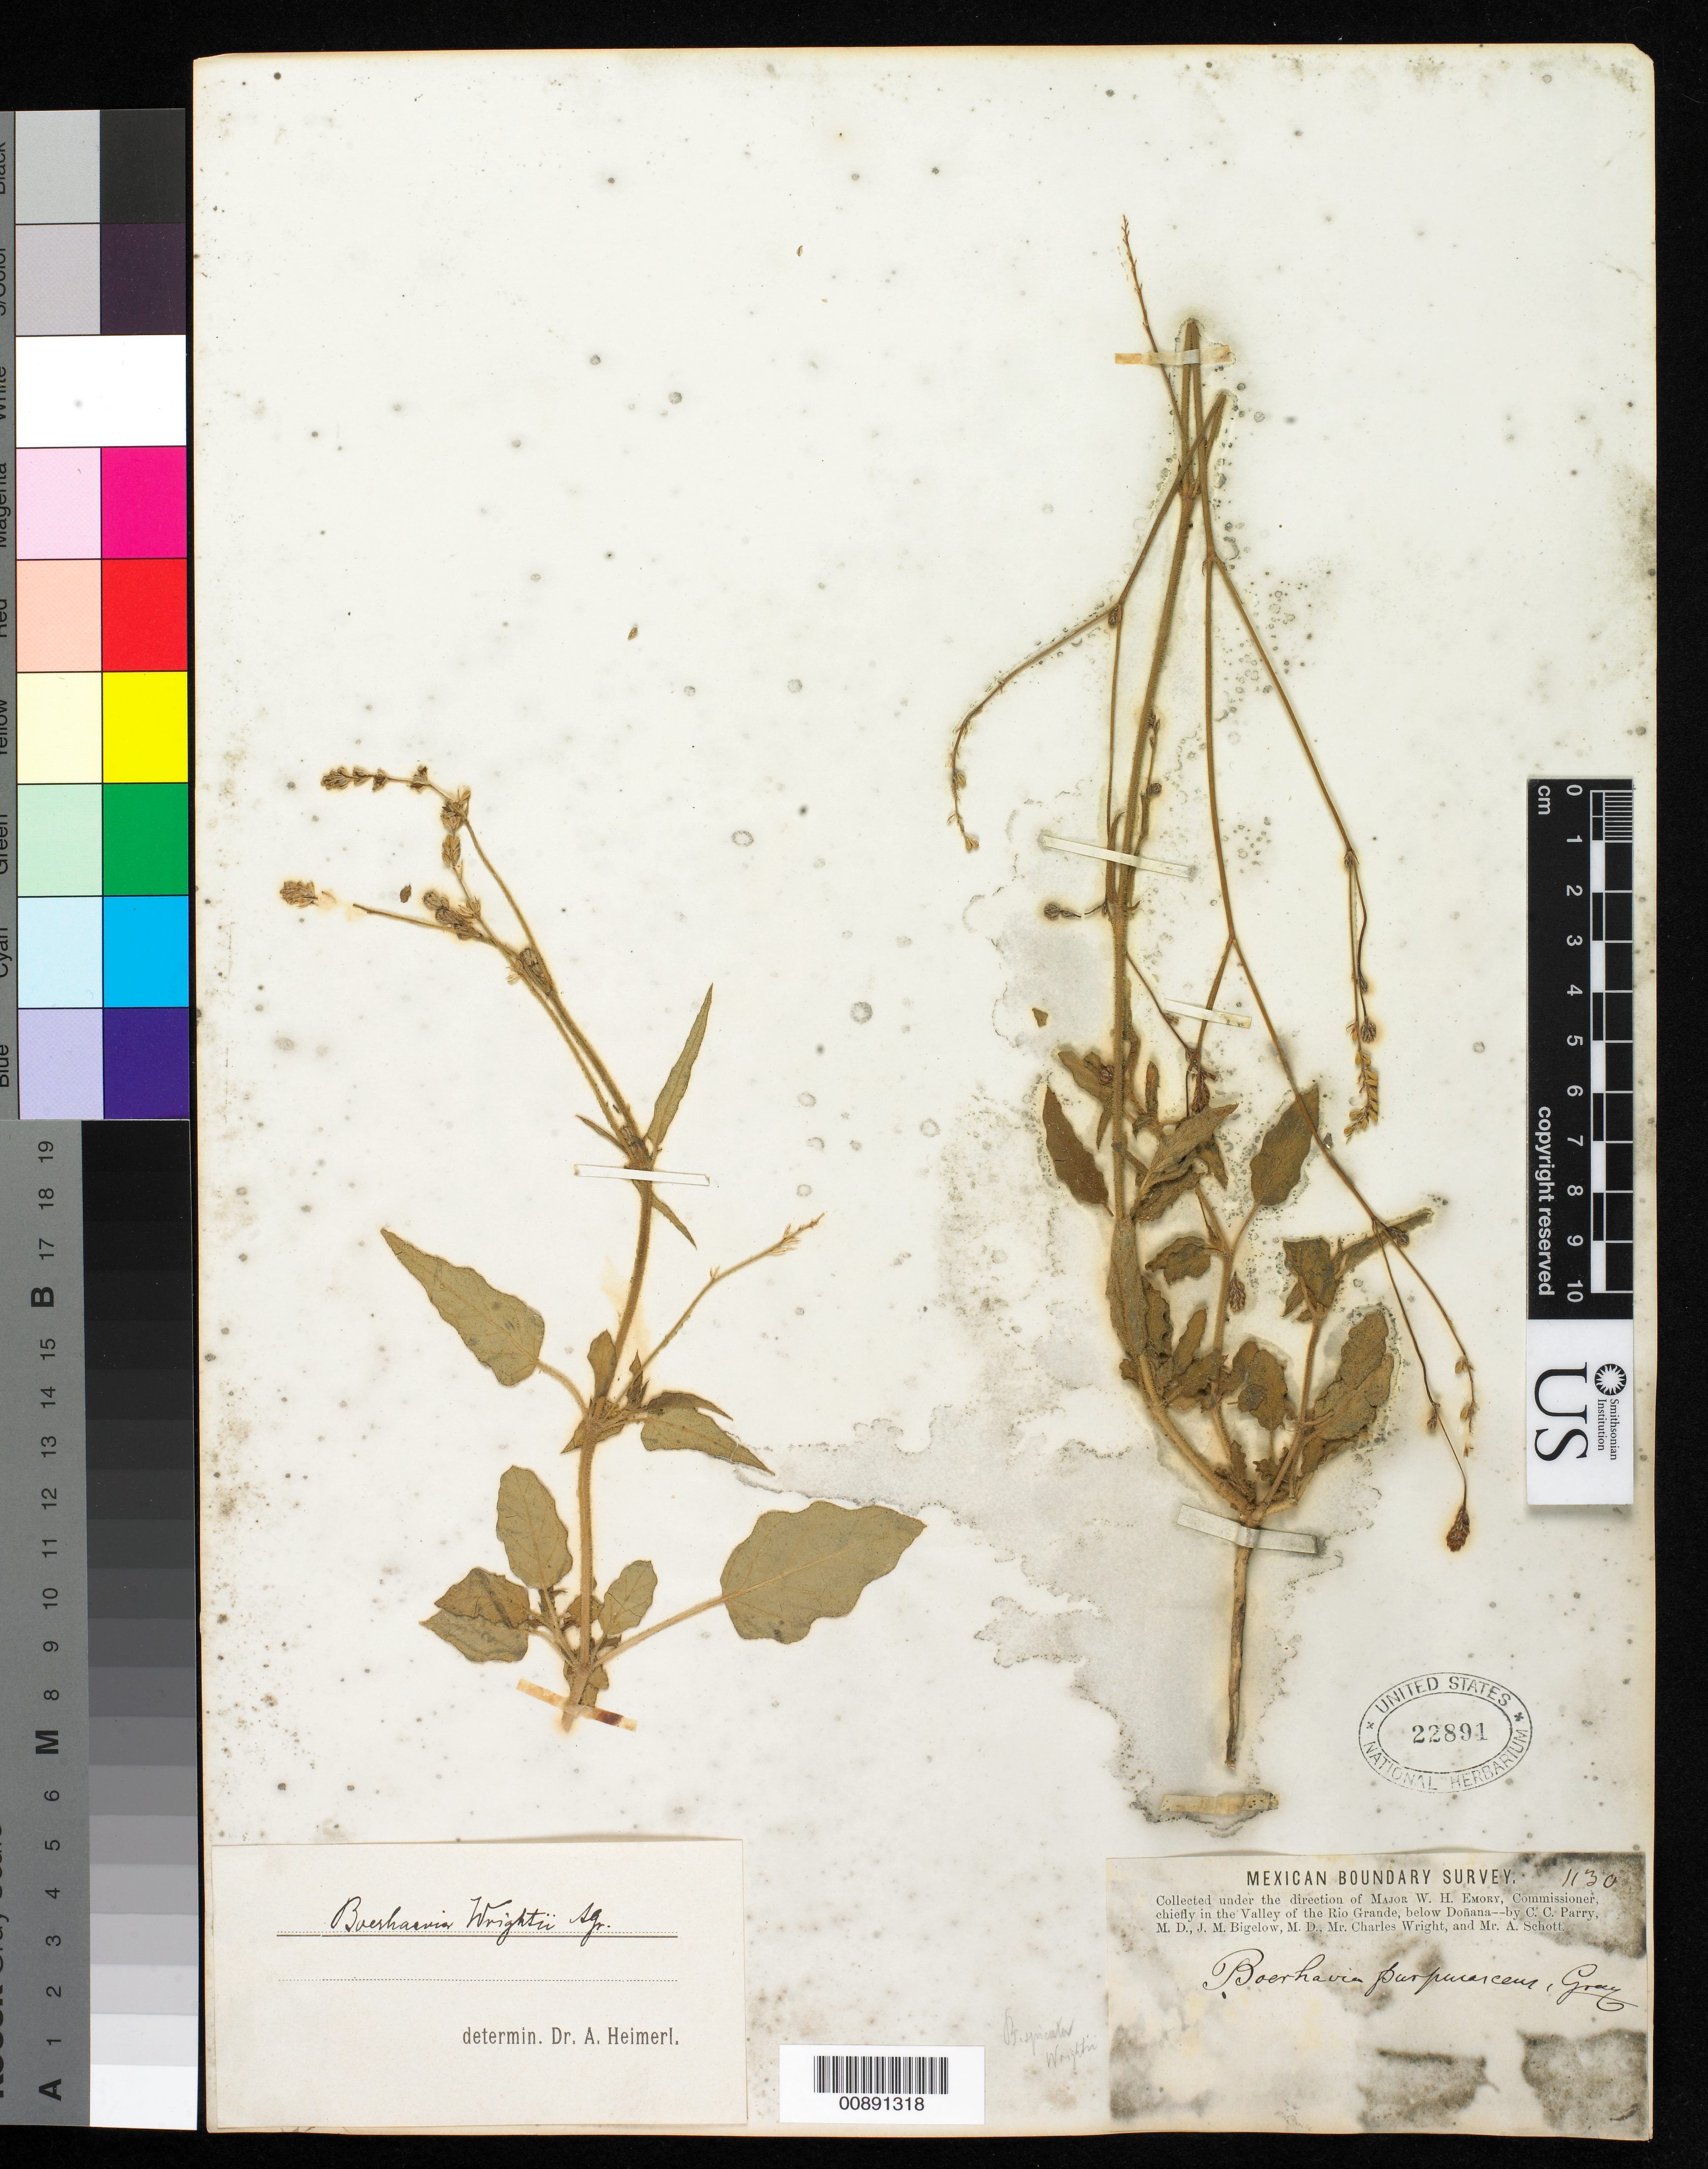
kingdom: Plantae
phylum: Tracheophyta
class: Magnoliopsida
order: Caryophyllales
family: Nyctaginaceae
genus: Boerhavia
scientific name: Boerhavia wrightii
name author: A. Gray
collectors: C. C. Parry, J. M. Bigelow, C. Wright & A. C. V. Schott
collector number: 1130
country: United States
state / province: New Mexico / Texas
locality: Valley of the Rio Grande, below Doñana.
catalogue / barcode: US 22891